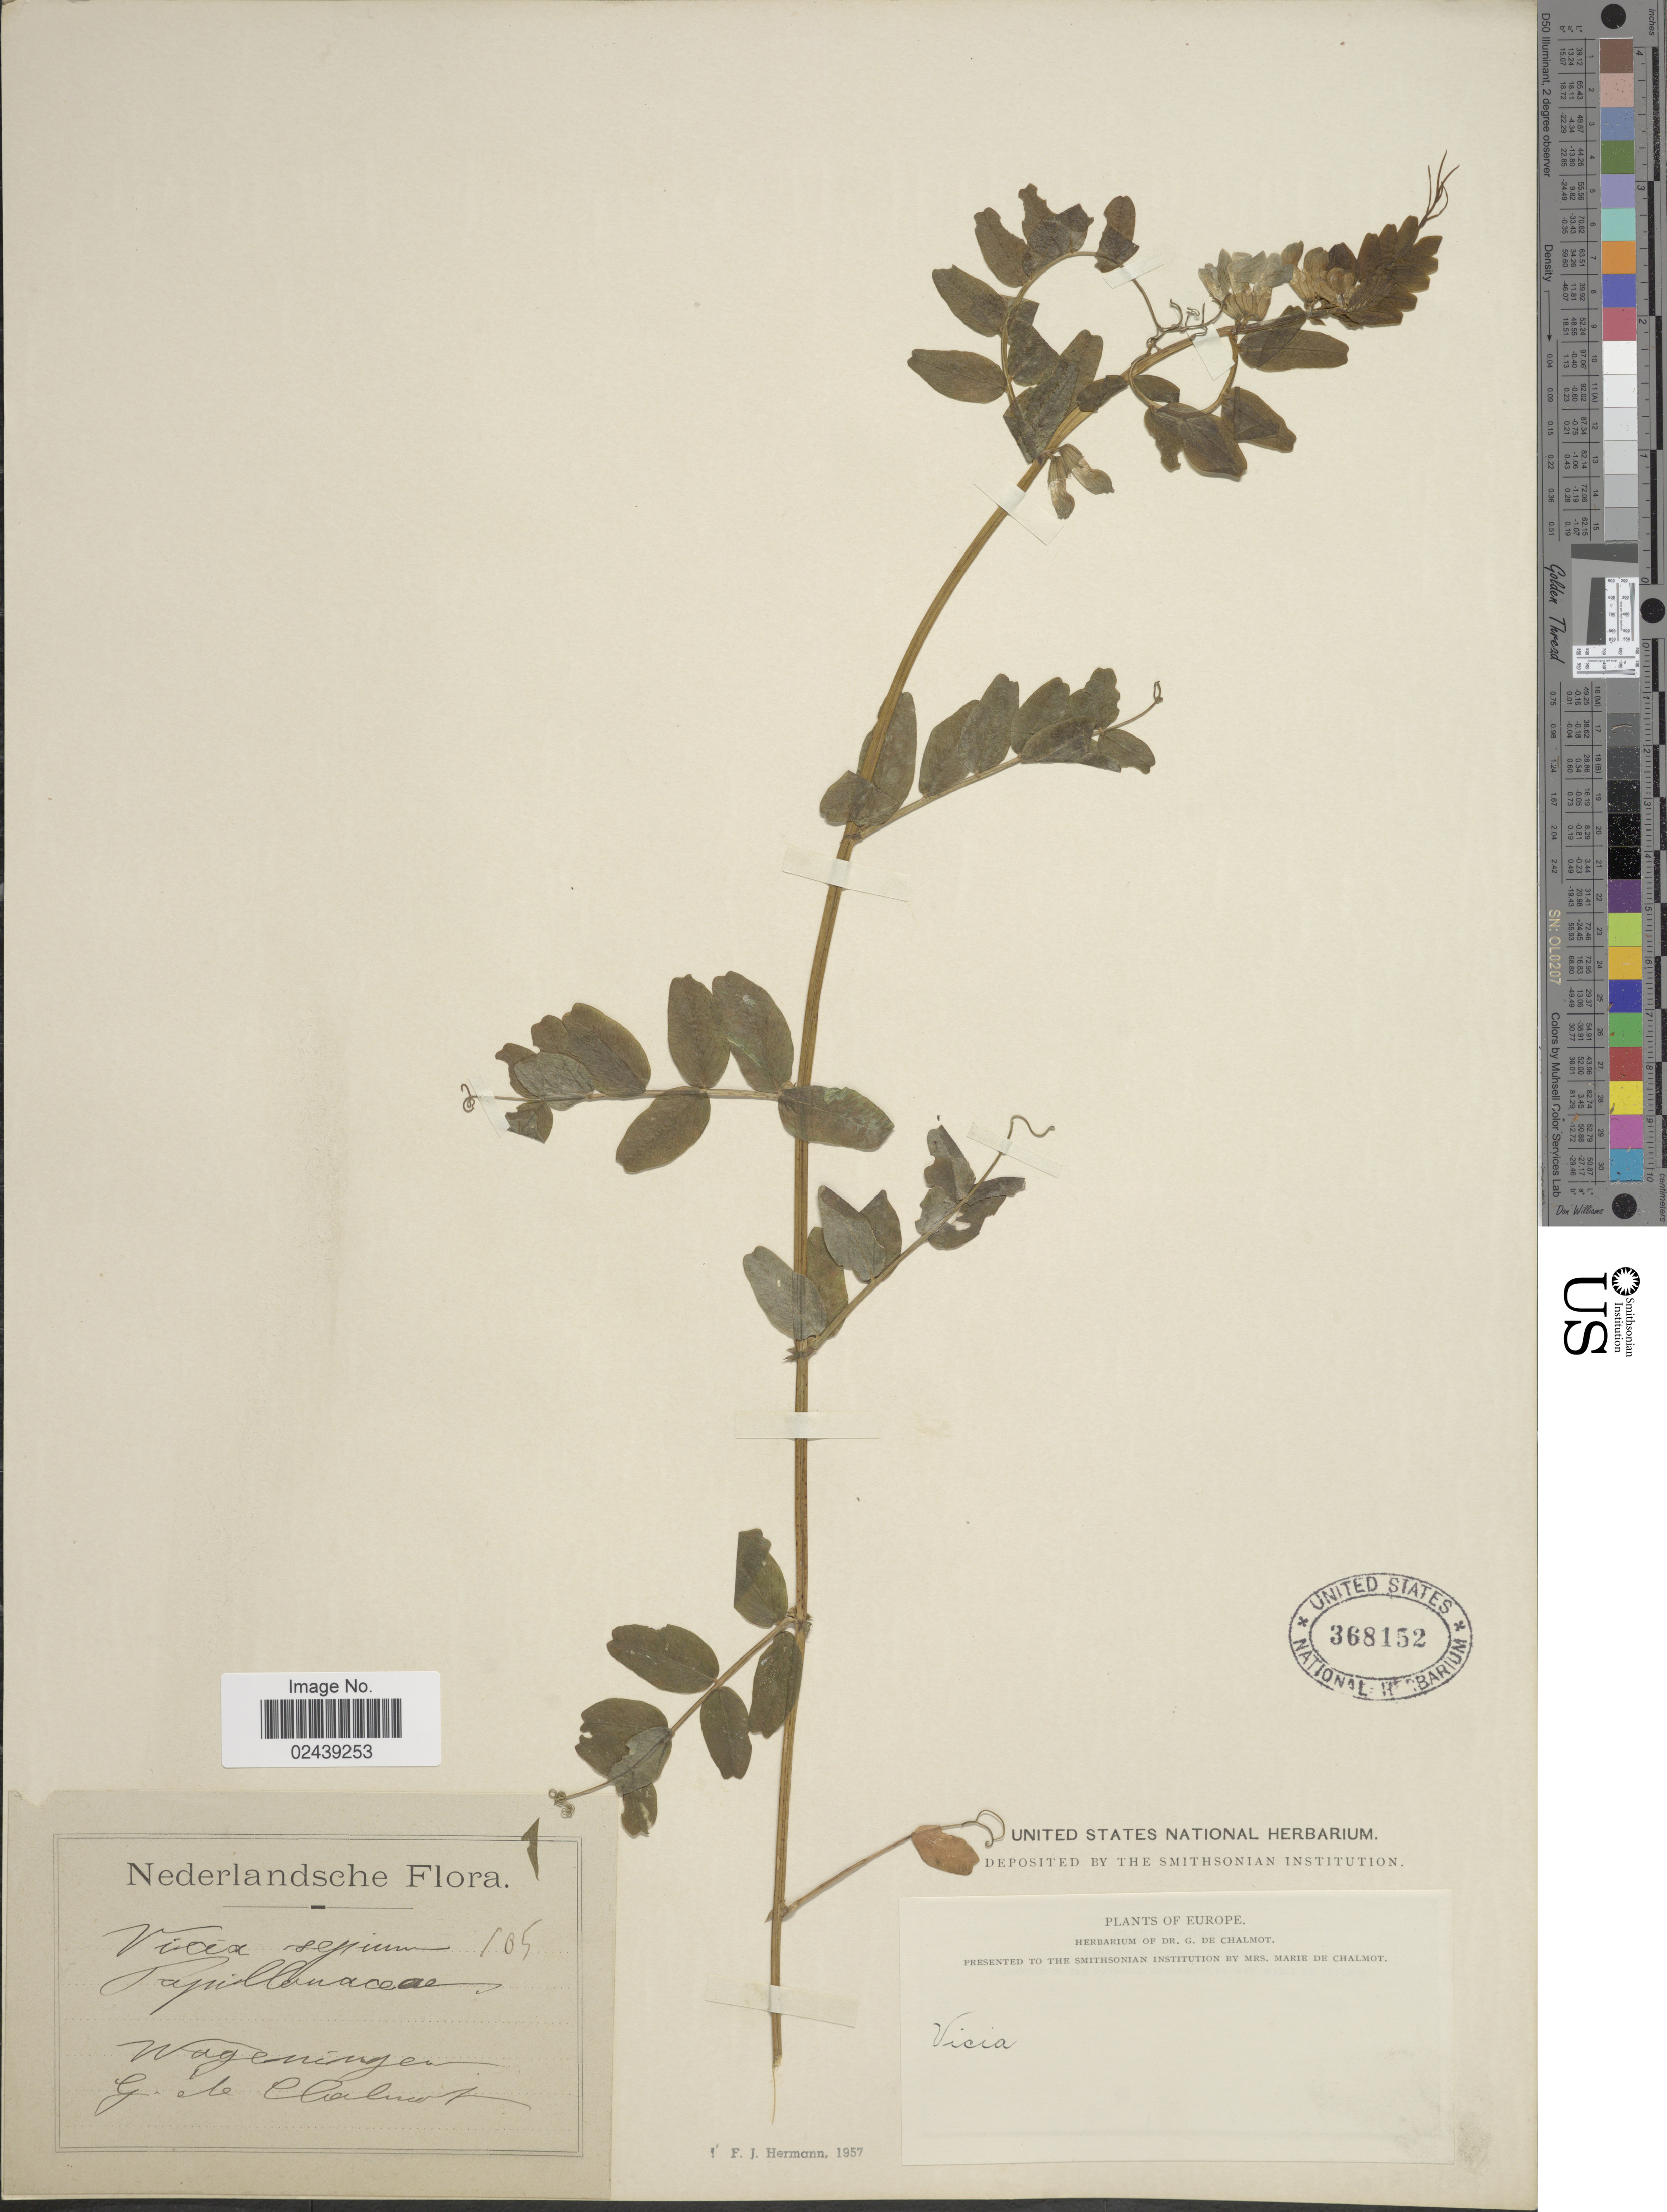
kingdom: Plantae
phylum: Tracheophyta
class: Magnoliopsida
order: Fabales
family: Fabaceae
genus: Vicia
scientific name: Vicia sepium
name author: L.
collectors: G. de Chalmot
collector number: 105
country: Netherlands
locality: Wageningen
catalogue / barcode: US 368152